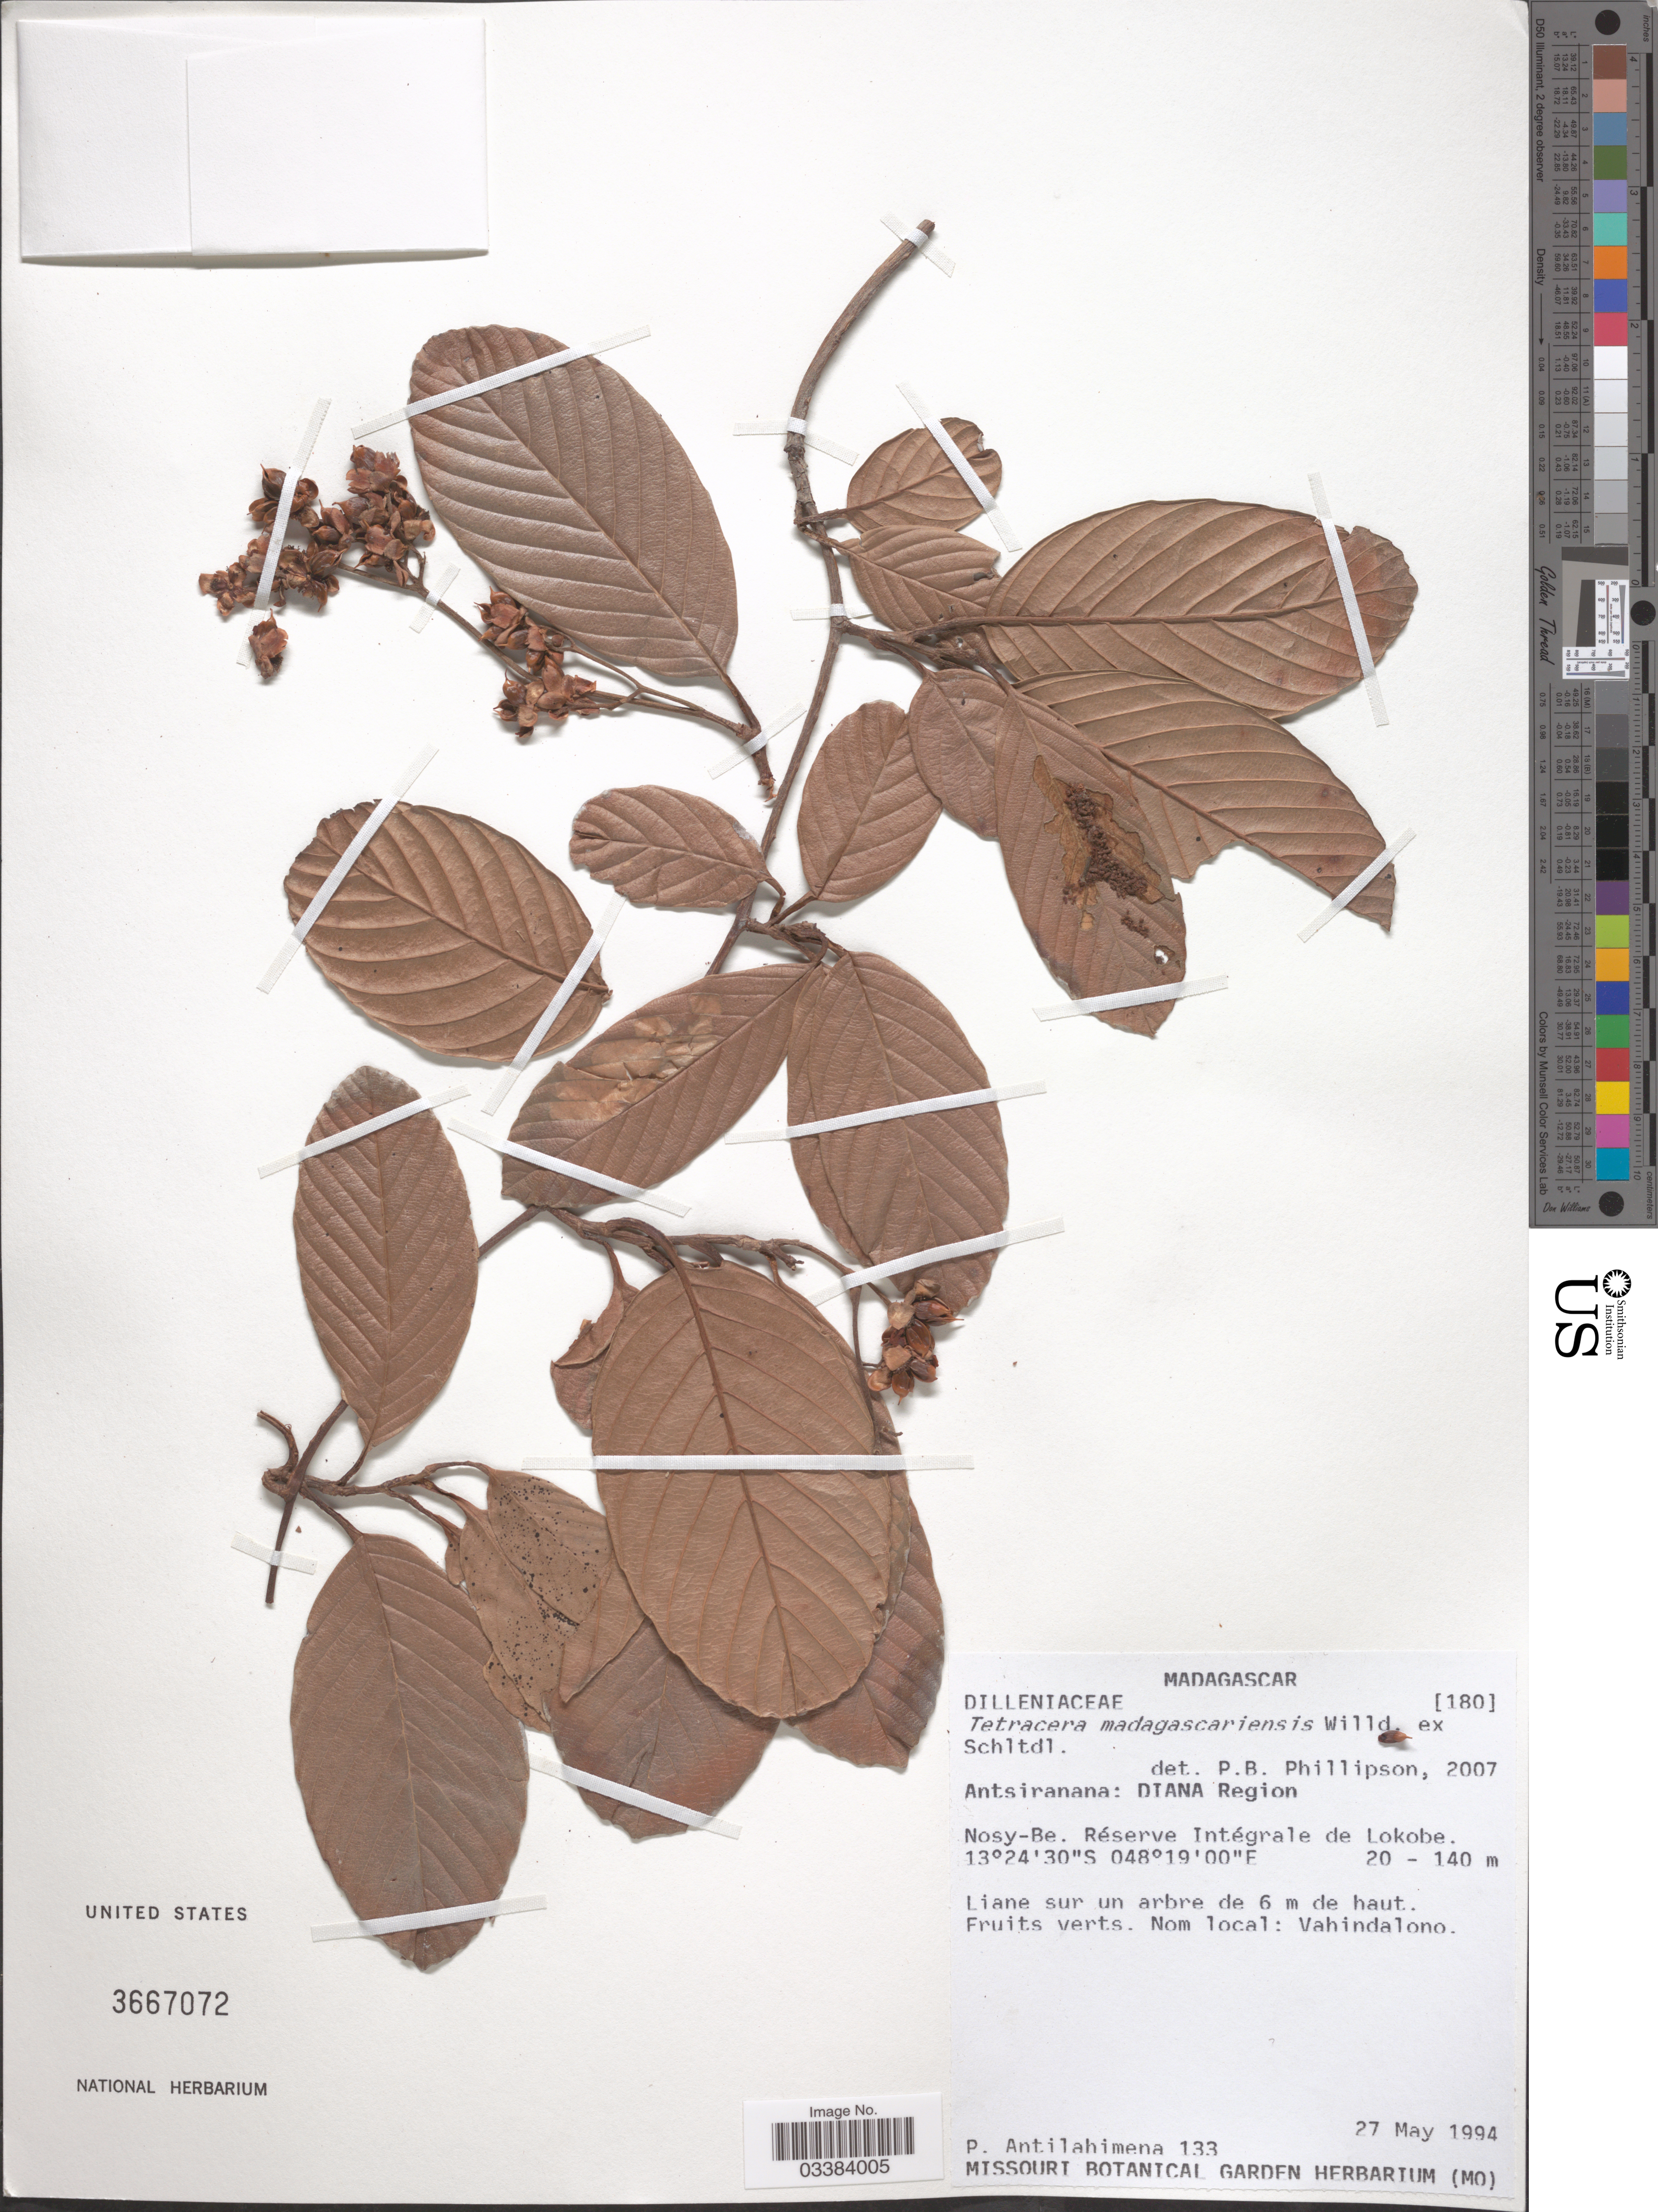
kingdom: Plantae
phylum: Tracheophyta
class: Magnoliopsida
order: Dilleniales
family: Dilleniaceae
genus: Tetracera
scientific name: Tetracera madagascariensis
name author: Willd. ex Schltdl.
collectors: P. Antilahimena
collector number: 133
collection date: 1994-05-27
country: Madagascar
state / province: Diana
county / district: Nosy Be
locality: DIANA Region. Nosy-Be. Réserve Intégrale de Lokobe.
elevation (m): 20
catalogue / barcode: US 3667072